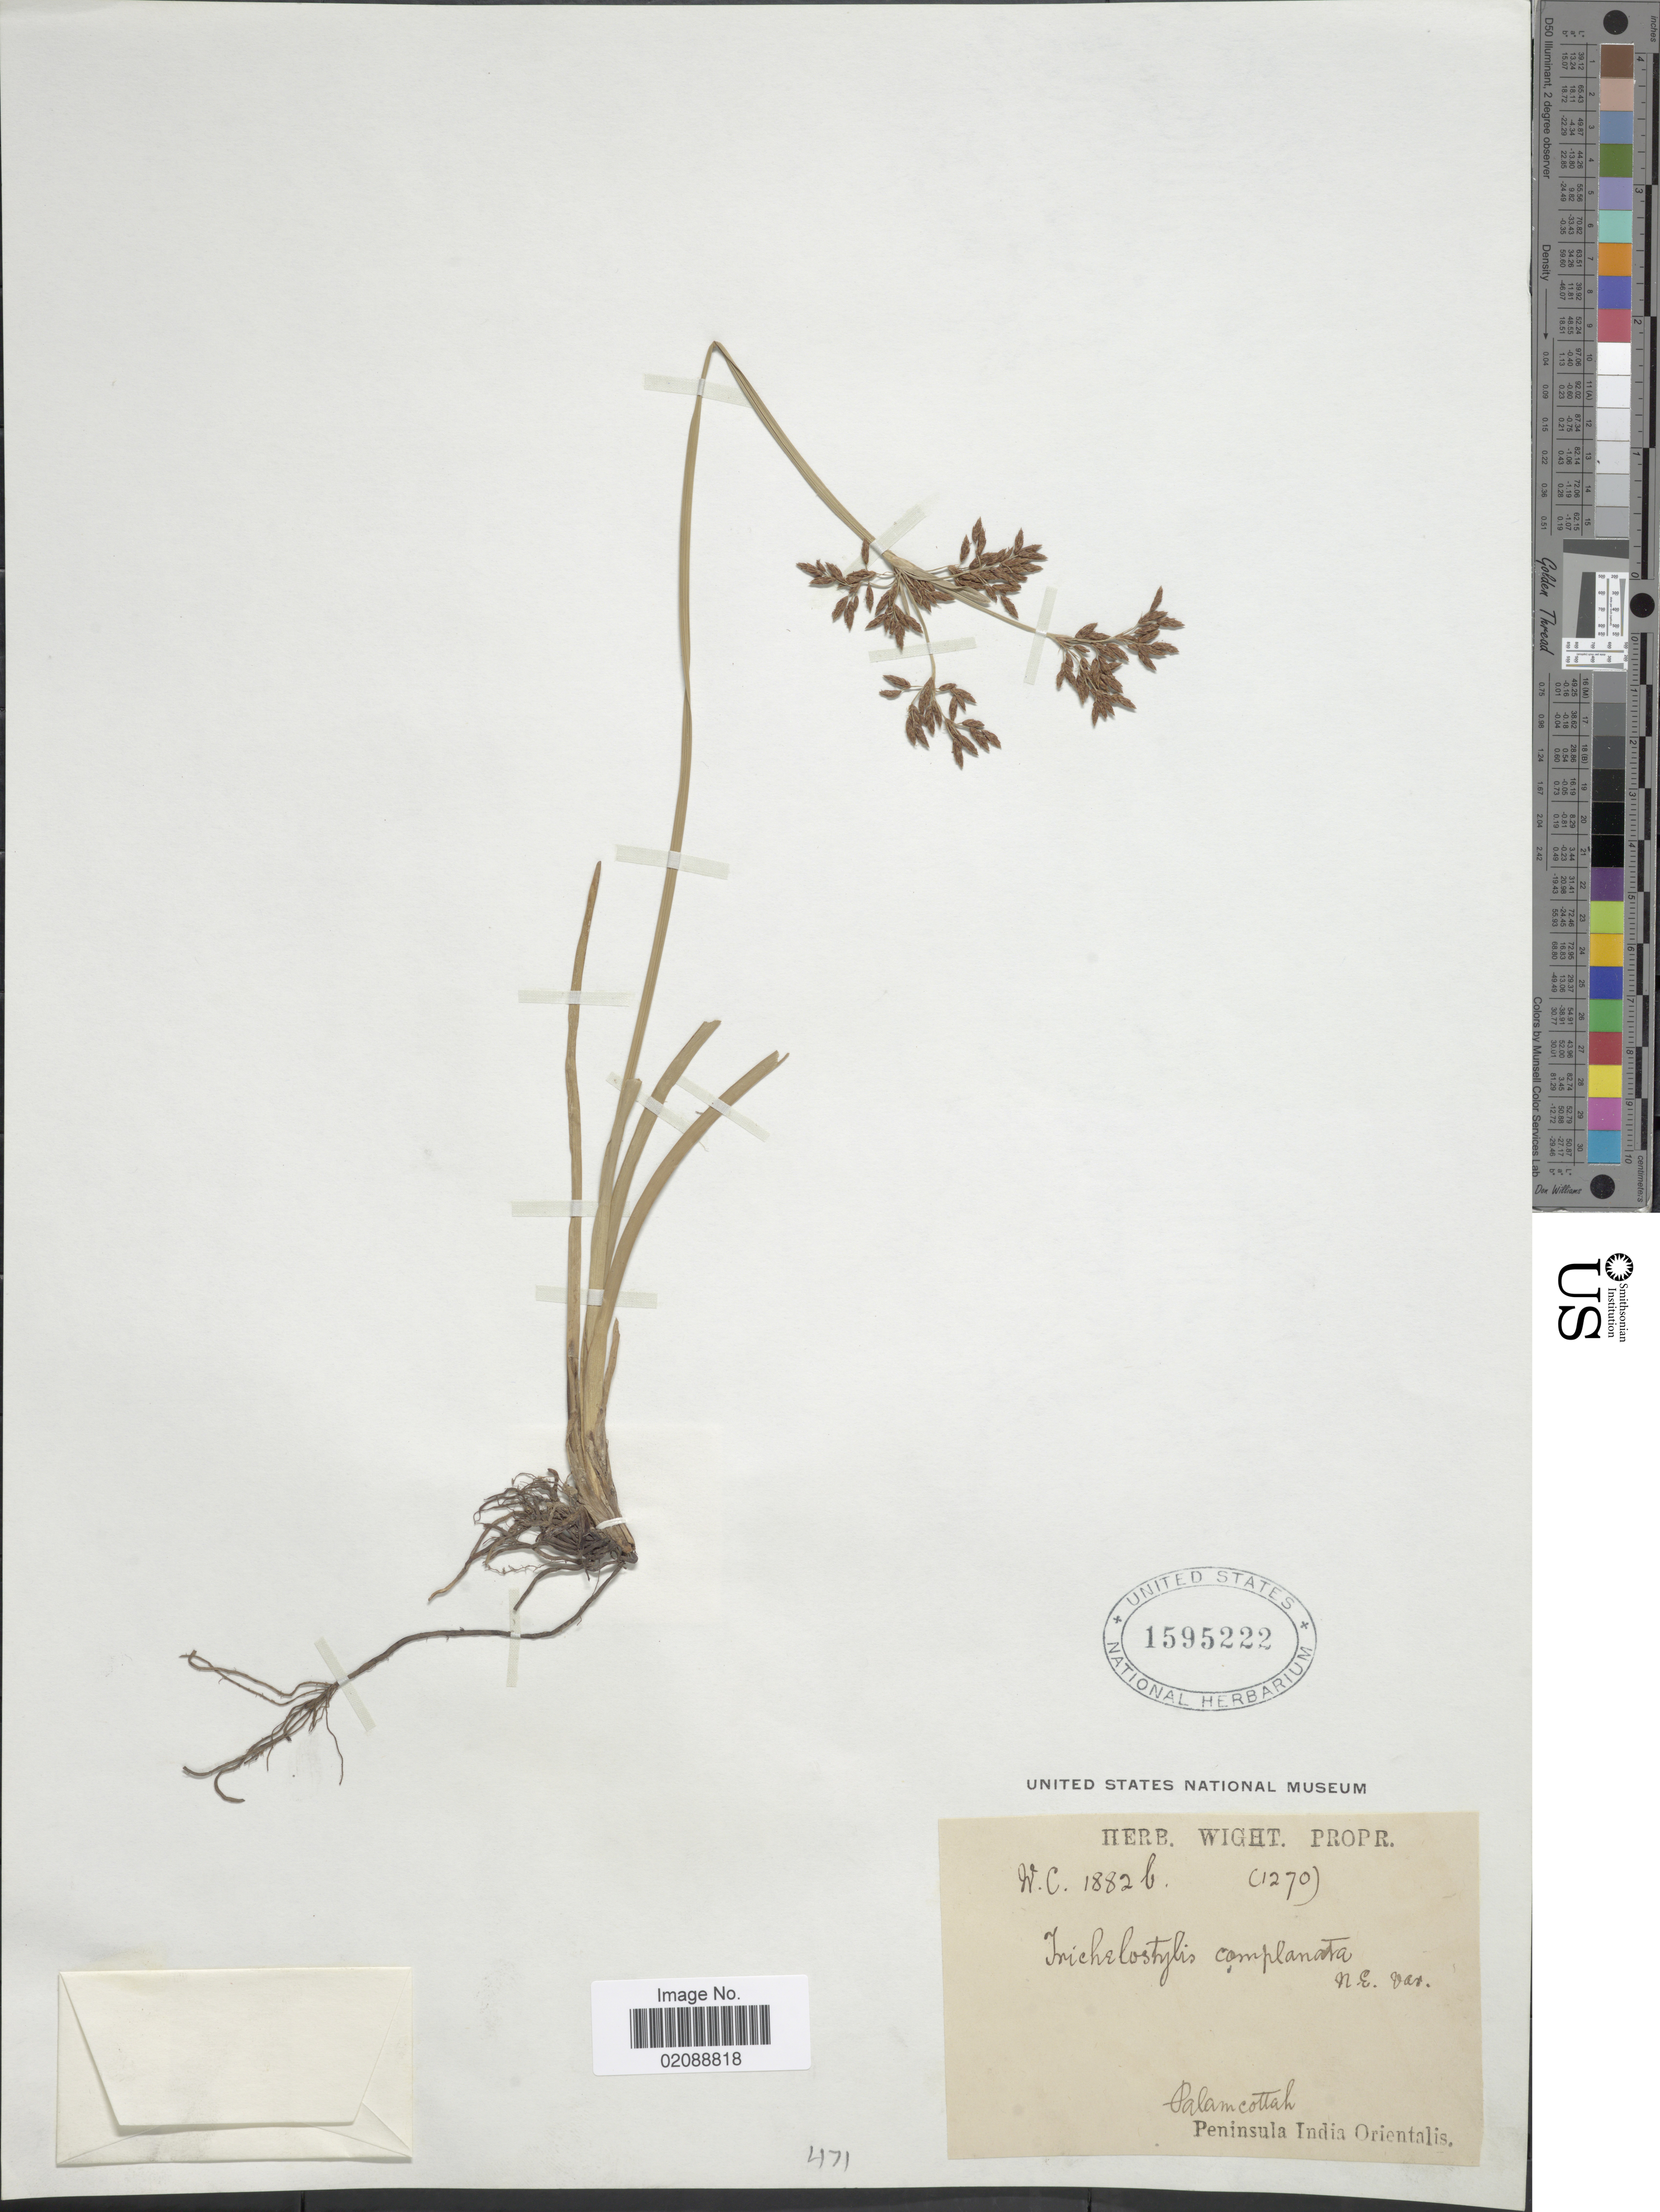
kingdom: Plantae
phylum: Tracheophyta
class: Liliopsida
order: Poales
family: Cyperaceae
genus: Fimbristylis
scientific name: Fimbristylis complanata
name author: (Retz.) Link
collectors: ex Herb. Wight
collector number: W.C. 1882b (1270)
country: India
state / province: Tamil Nadu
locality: Palamcottah, Peninsula India Orientalis.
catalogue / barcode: US 1595222